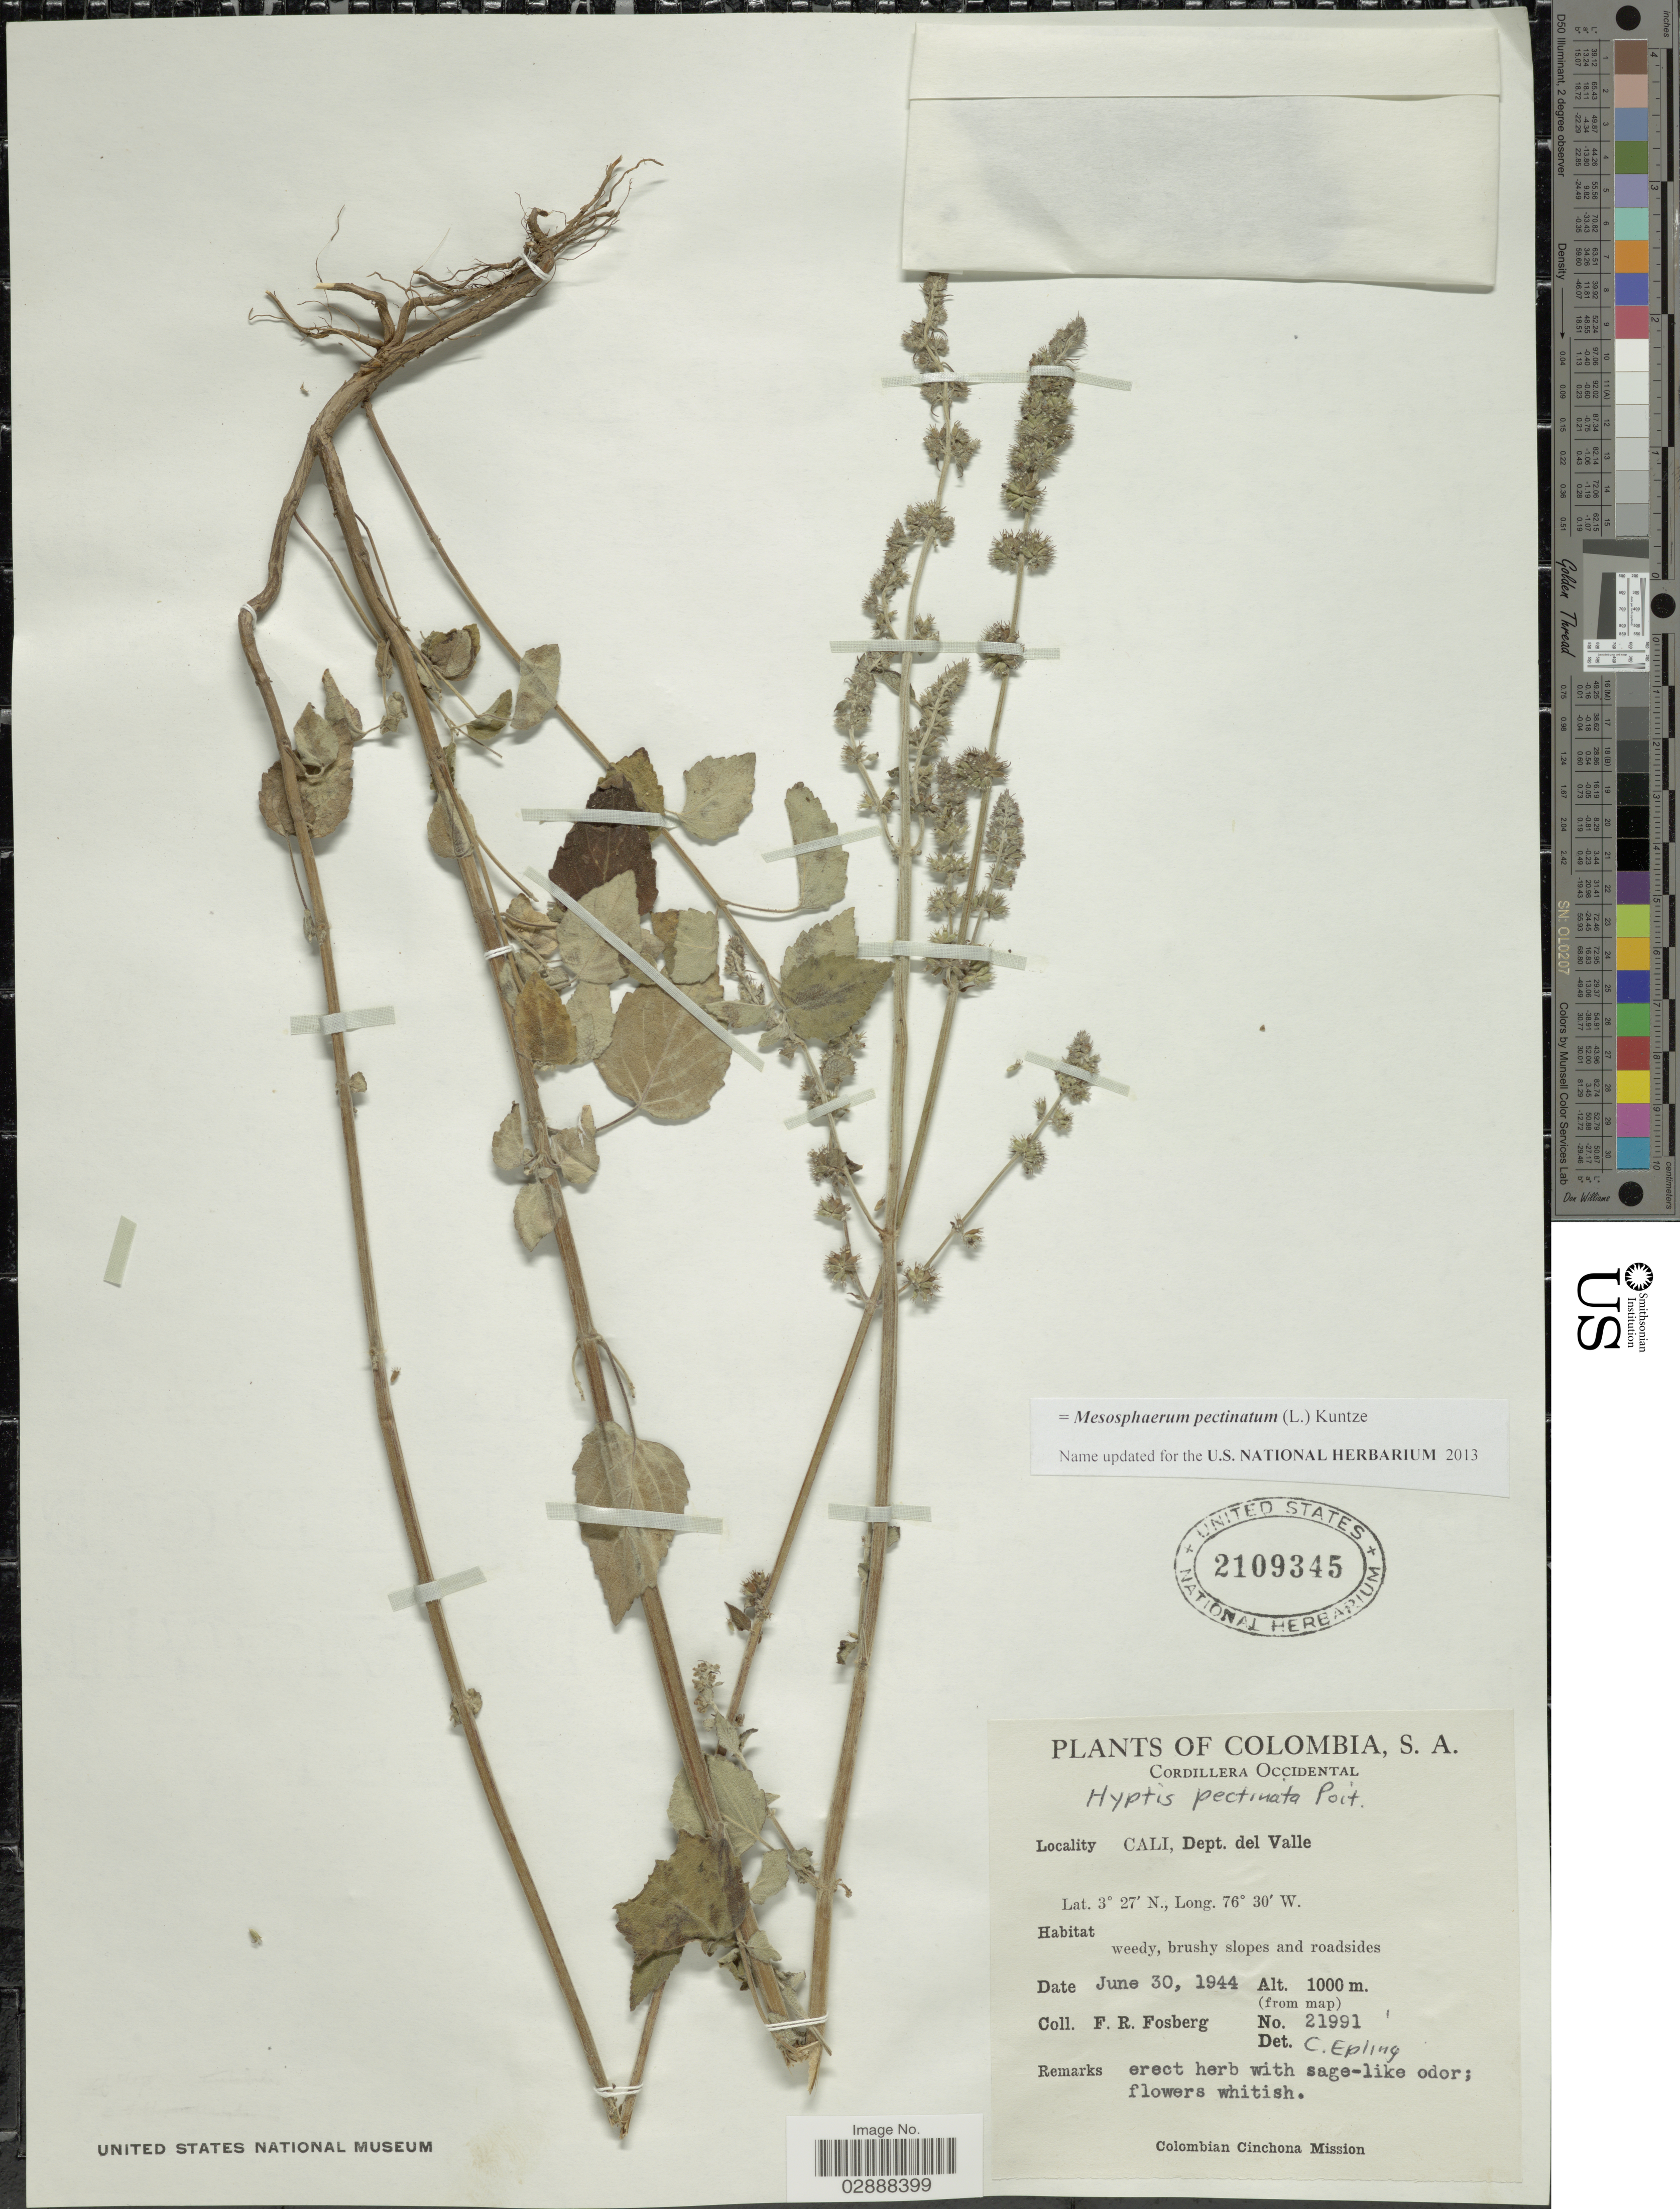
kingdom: Plantae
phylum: Tracheophyta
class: Magnoliopsida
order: Lamiales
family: Lamiaceae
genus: Mesosphaerum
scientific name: Mesosphaerum pectinatum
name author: (L.) Kuntze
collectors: F. R. Fosberg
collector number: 21991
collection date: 1944-06-30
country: Colombia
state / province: Valle del Cauca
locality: Cordillera Occidental. Cali, Dept. del Valle.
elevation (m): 1000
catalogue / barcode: US 2109345